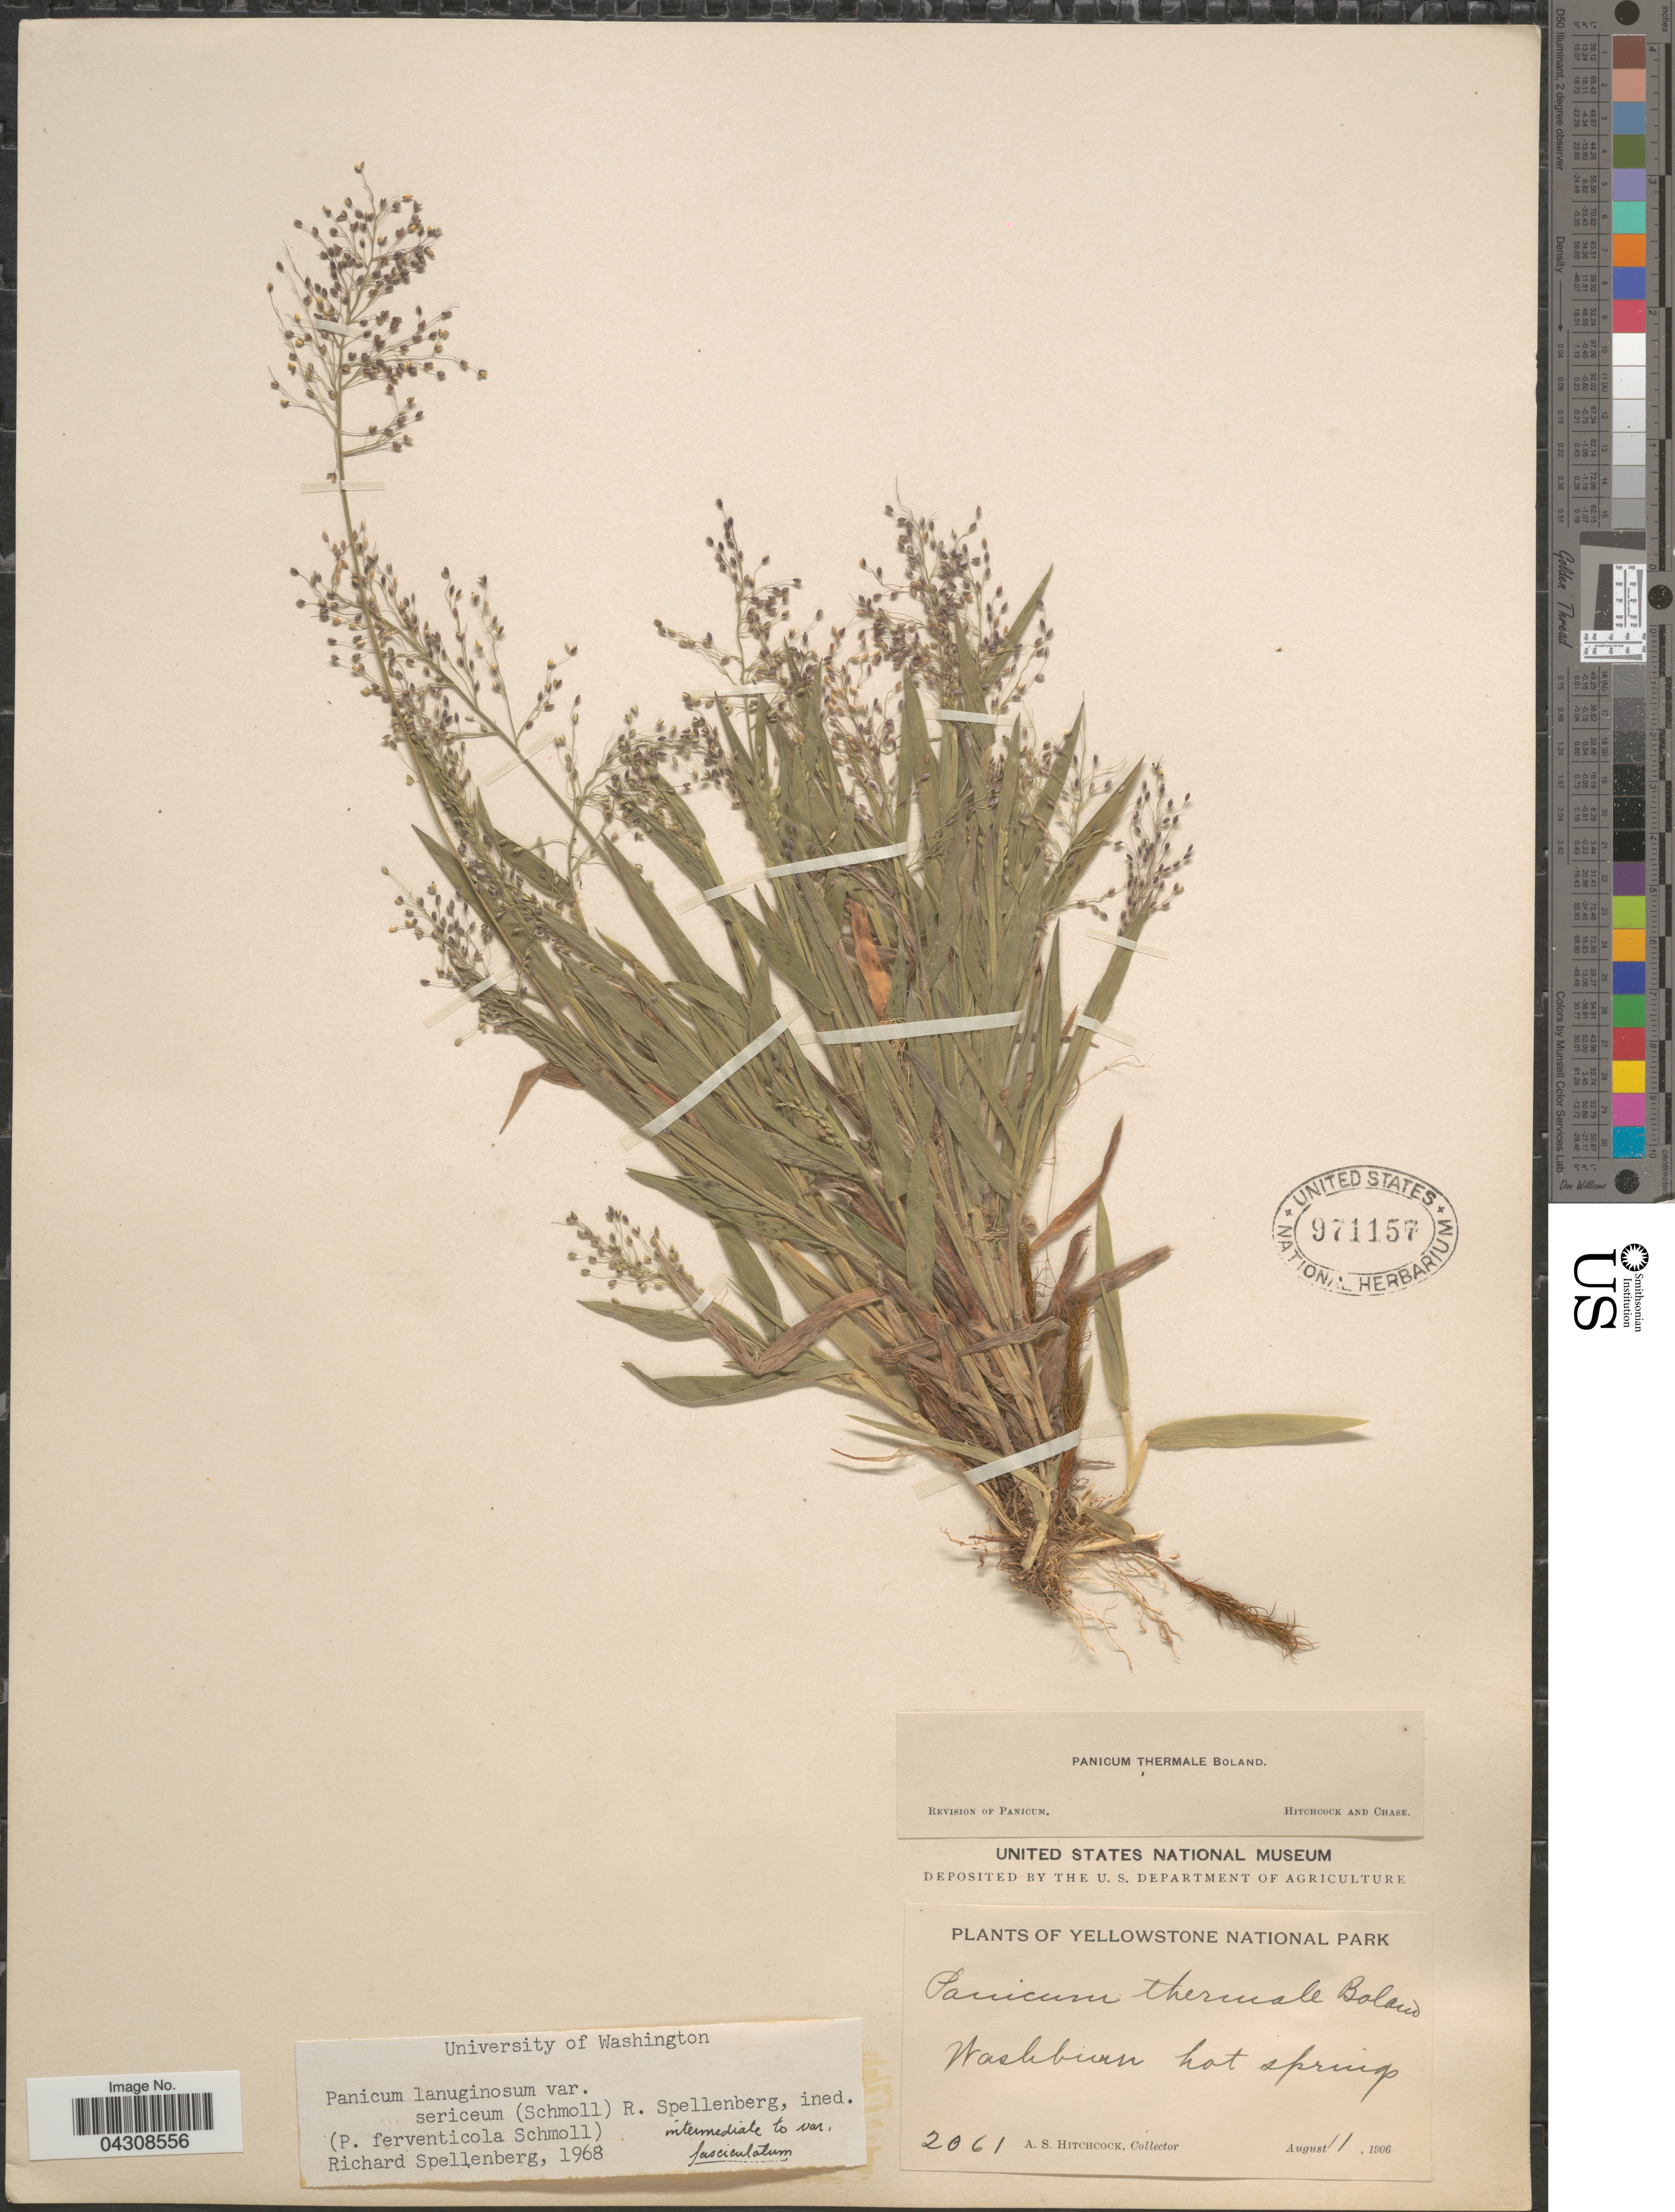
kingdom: Plantae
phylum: Tracheophyta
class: Liliopsida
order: Poales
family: Poaceae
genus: Dichanthelium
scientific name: Dichanthelium acuminatum var. acuminatum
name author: (Sw.) Gould & C.A. Clark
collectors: A. S. Hitchcock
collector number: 2061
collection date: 1906-08-11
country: United States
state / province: Wyoming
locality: Yellowstone National Park. Washburn hot springs.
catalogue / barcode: US 971157